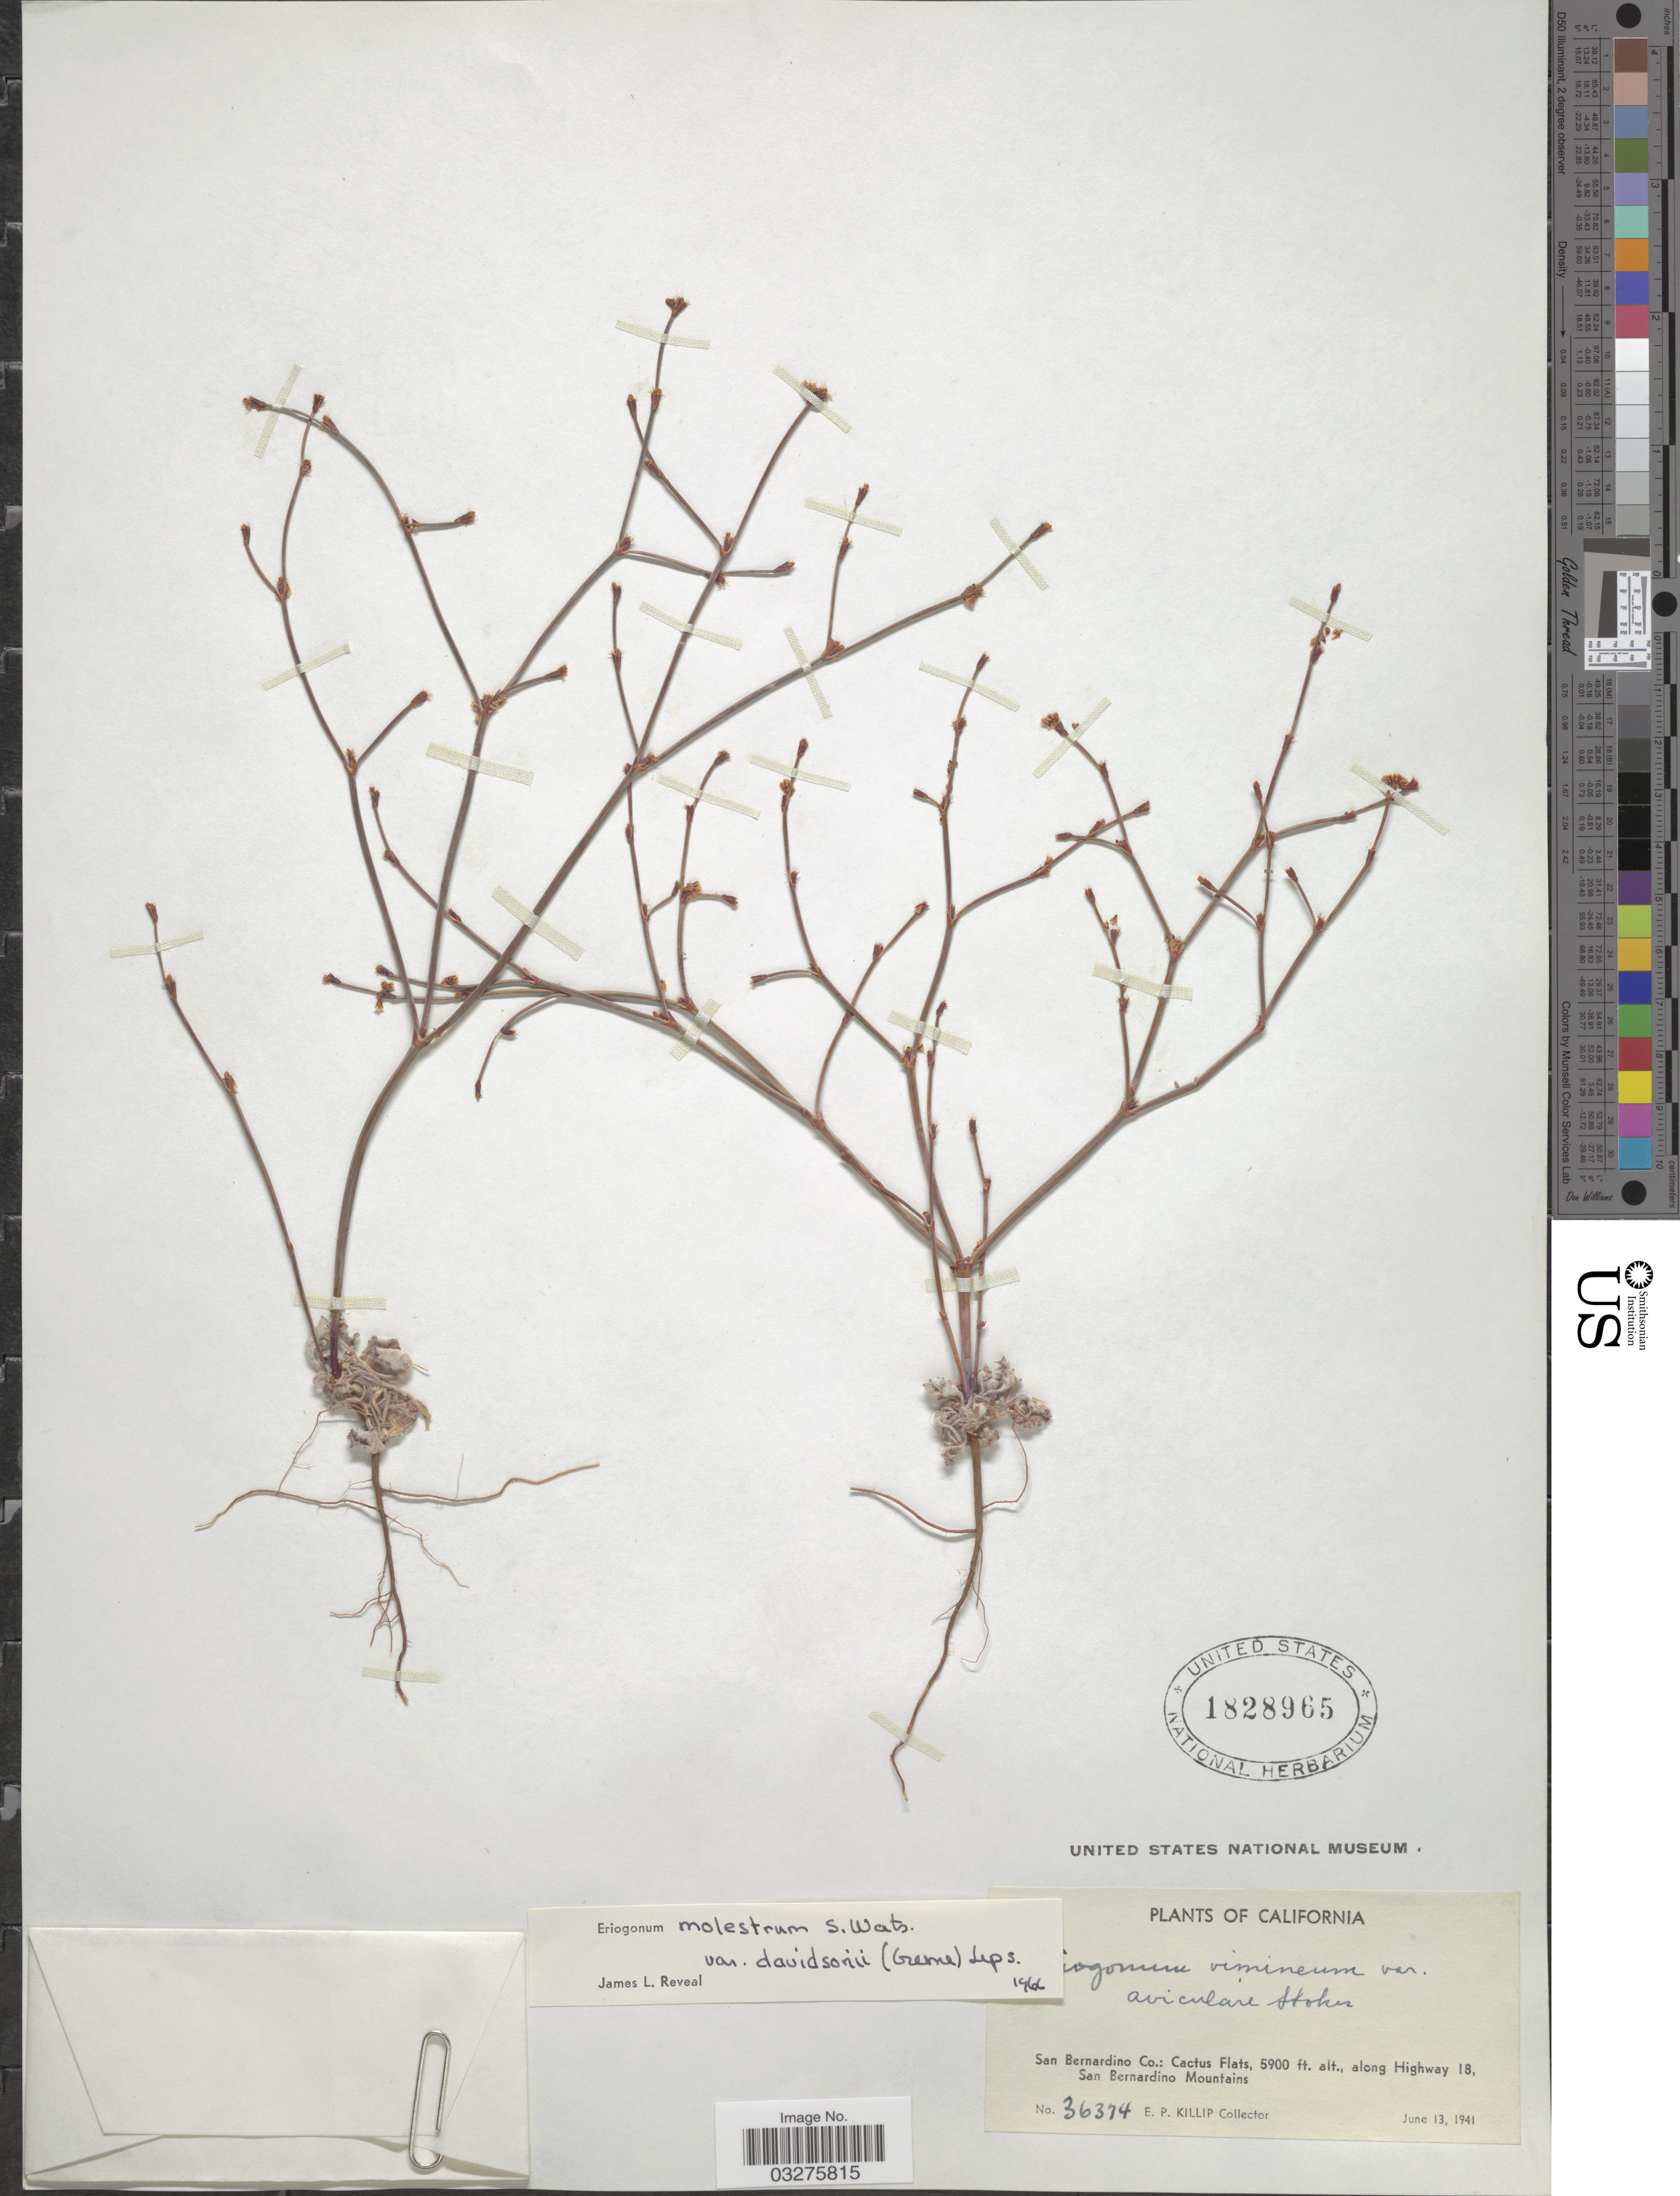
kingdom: Plantae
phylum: Tracheophyta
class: Magnoliopsida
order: Caryophyllales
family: Polygonaceae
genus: Eriogonum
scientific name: Eriogonum davidsonii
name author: Greene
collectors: E. P. Killip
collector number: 36374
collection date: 1941-06-13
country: United States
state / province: California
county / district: San Bernardino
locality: San Bernardino Co.: Cactus Flat, along highway 18, San Bernardino Mountains.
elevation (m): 1798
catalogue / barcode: US 1828965